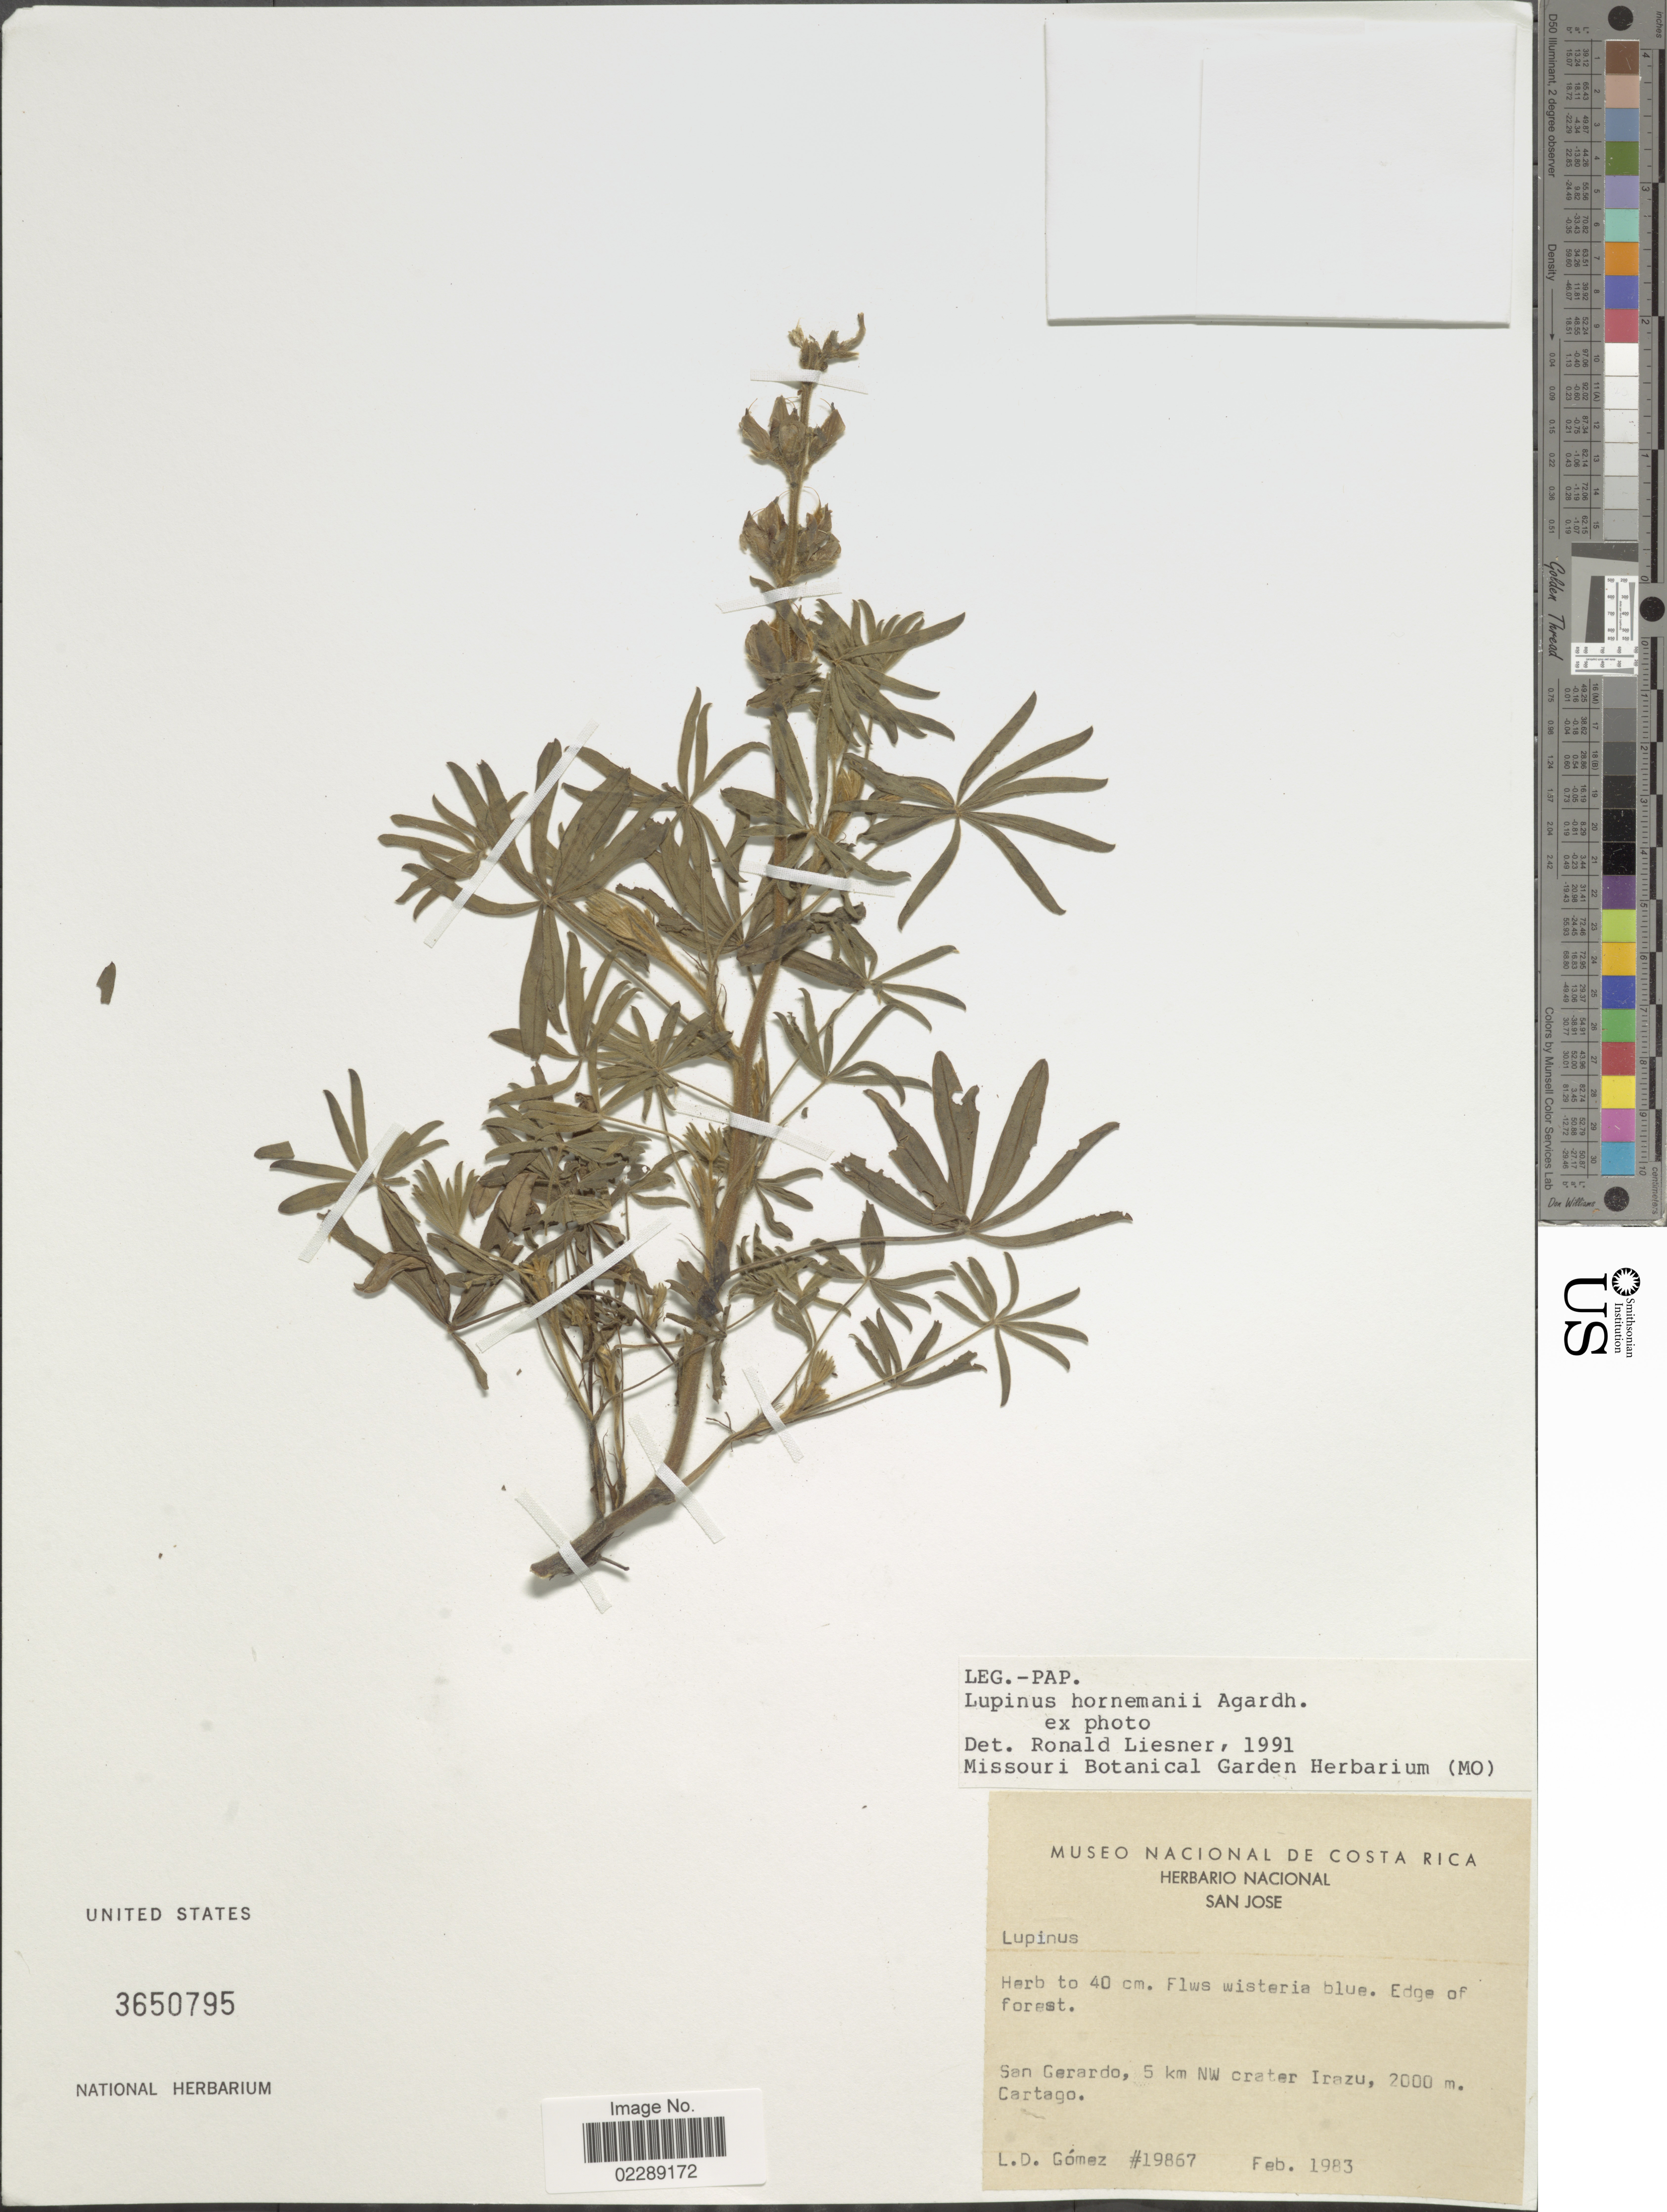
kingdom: Plantae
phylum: Tracheophyta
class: Magnoliopsida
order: Fabales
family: Fabaceae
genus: Lupinus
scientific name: Lupinus hornemanni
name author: J. Agardh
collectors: L. Gomez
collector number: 19867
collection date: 1983-02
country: Costa Rica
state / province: Cartago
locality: San Gerardo, 5 km NW crater Irazu, Cartago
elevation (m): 2000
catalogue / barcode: US 3650795